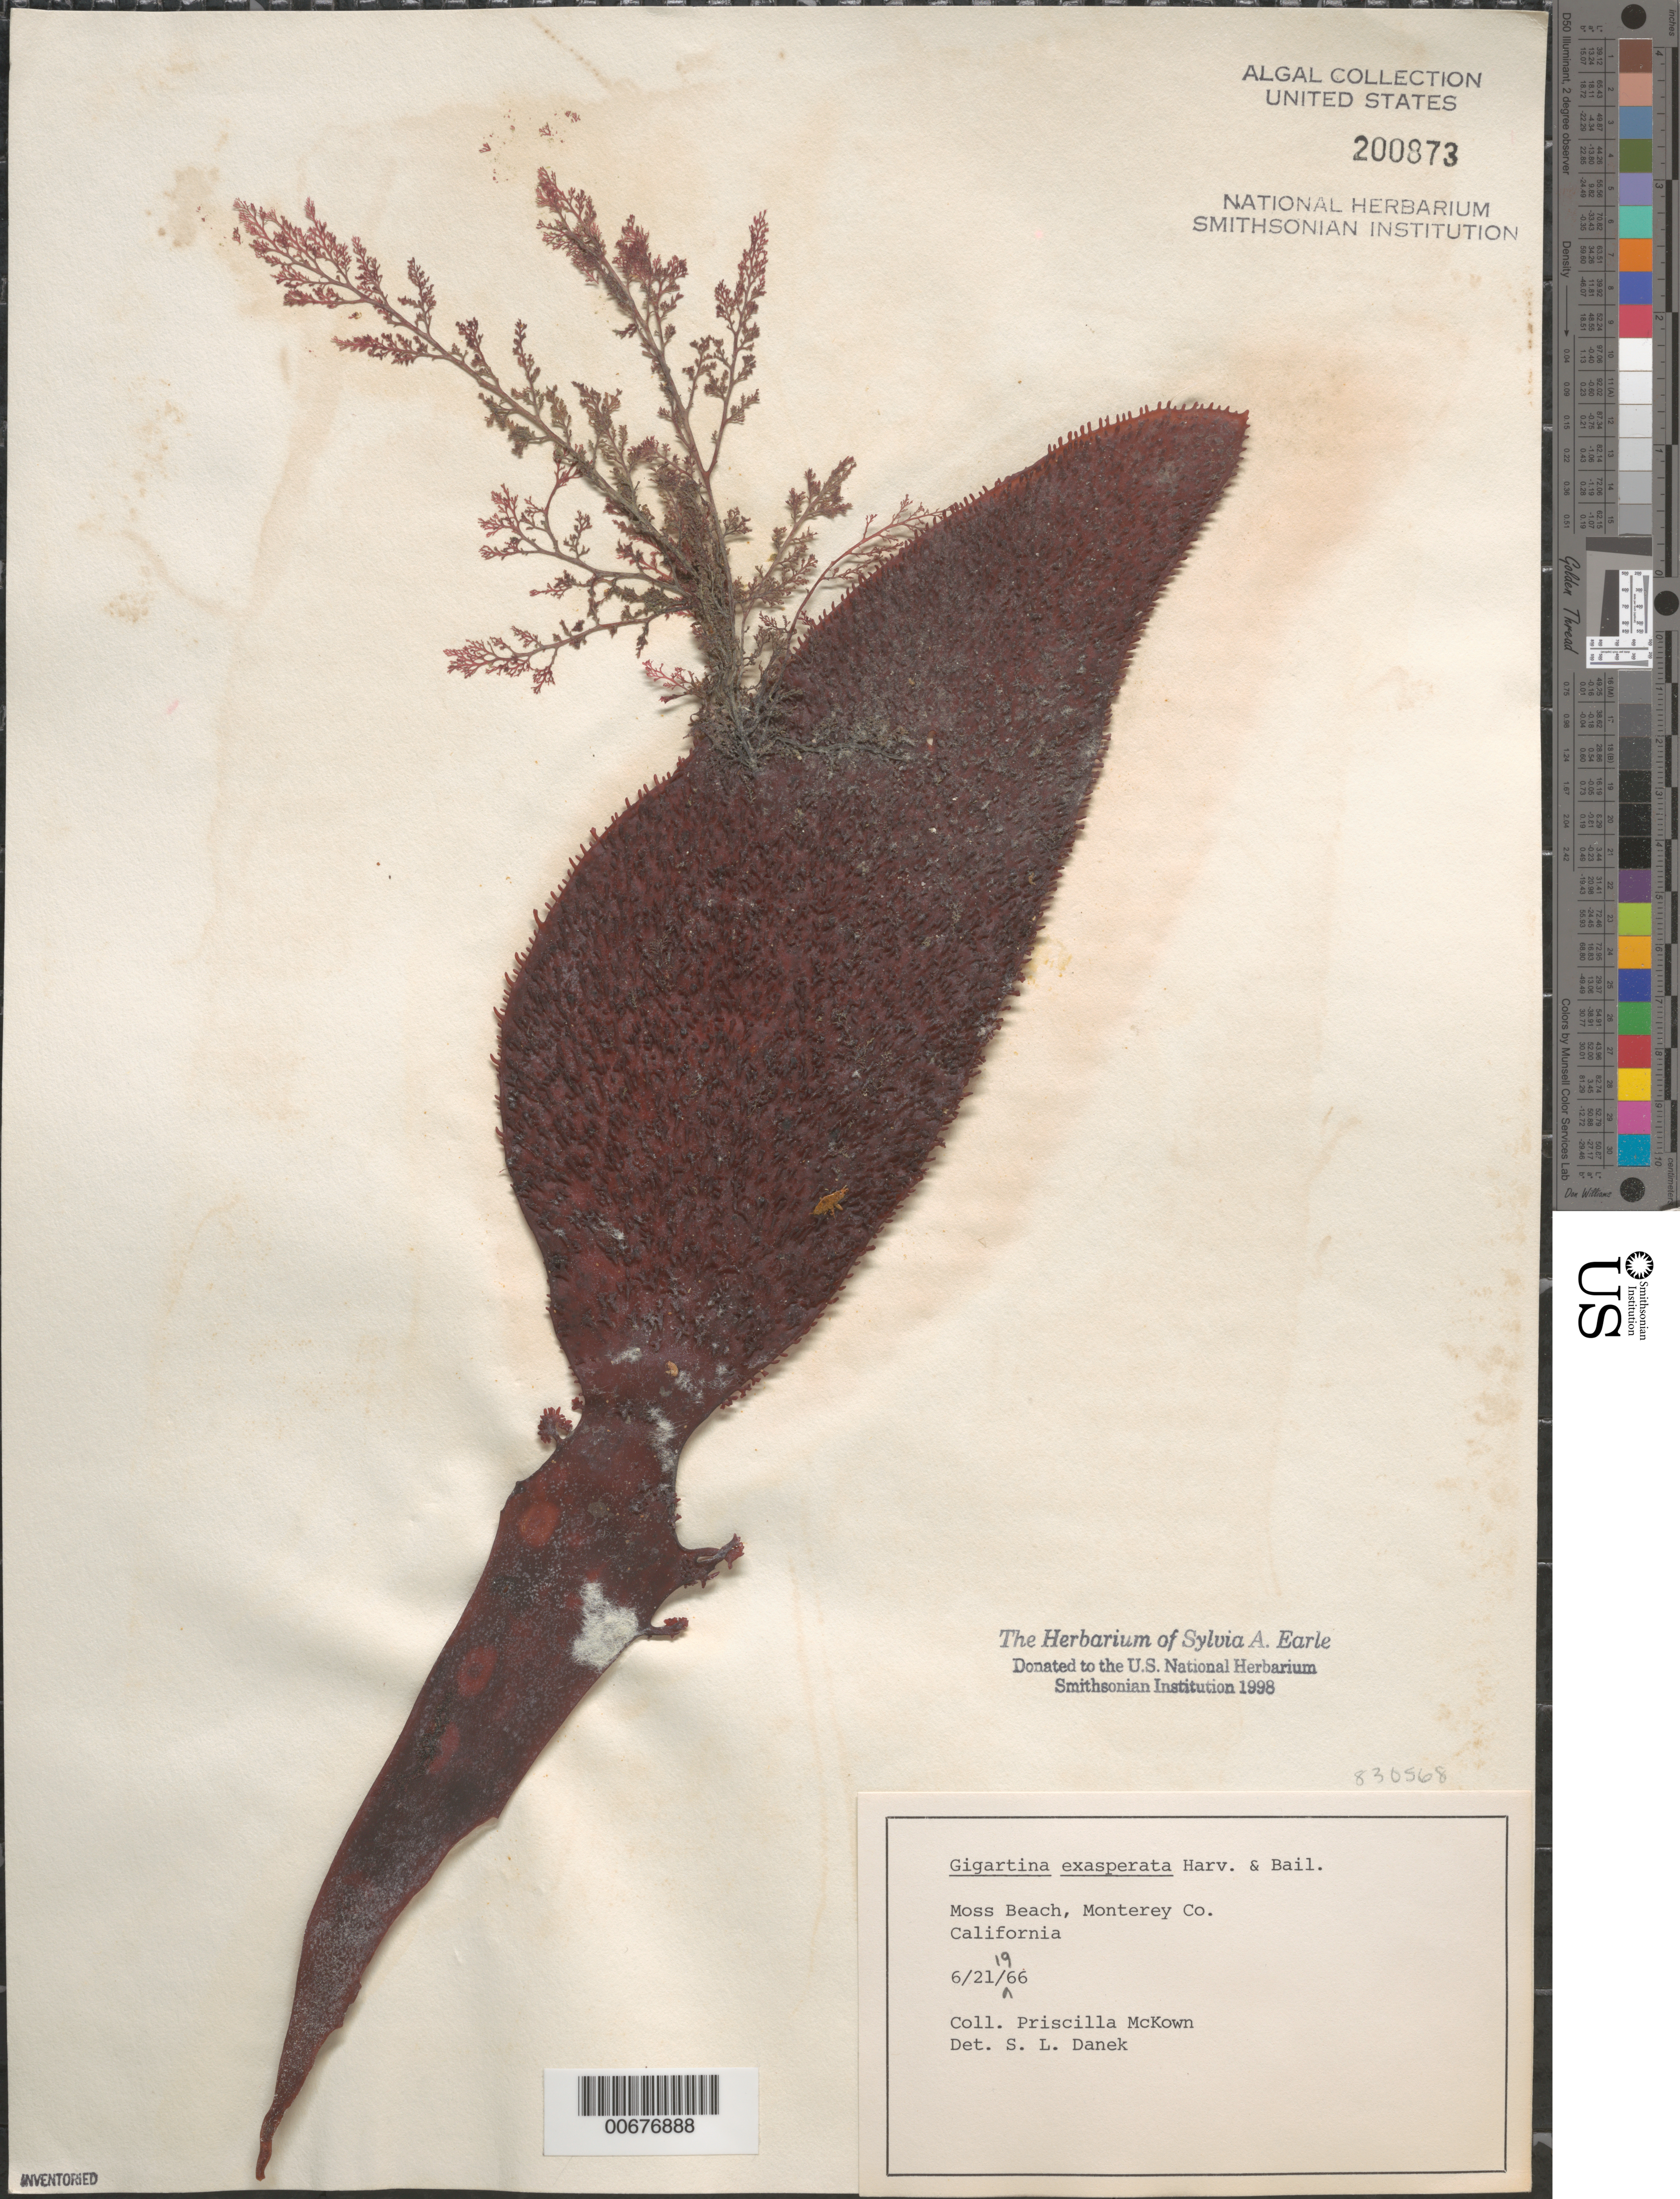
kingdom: Plantae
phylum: Rhodophyta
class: Florideophyceae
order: Gigartinales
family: Gigartinaceae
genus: Chondracanthus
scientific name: Chondracanthus exasperatus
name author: (Harv. & J. Bailey) J.R. Hughey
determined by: Algae name updating Project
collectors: P. McKown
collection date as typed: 21 Jun 1966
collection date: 1966-06-21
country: United States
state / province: California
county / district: Monterey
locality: Moss Beach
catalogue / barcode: US 200873